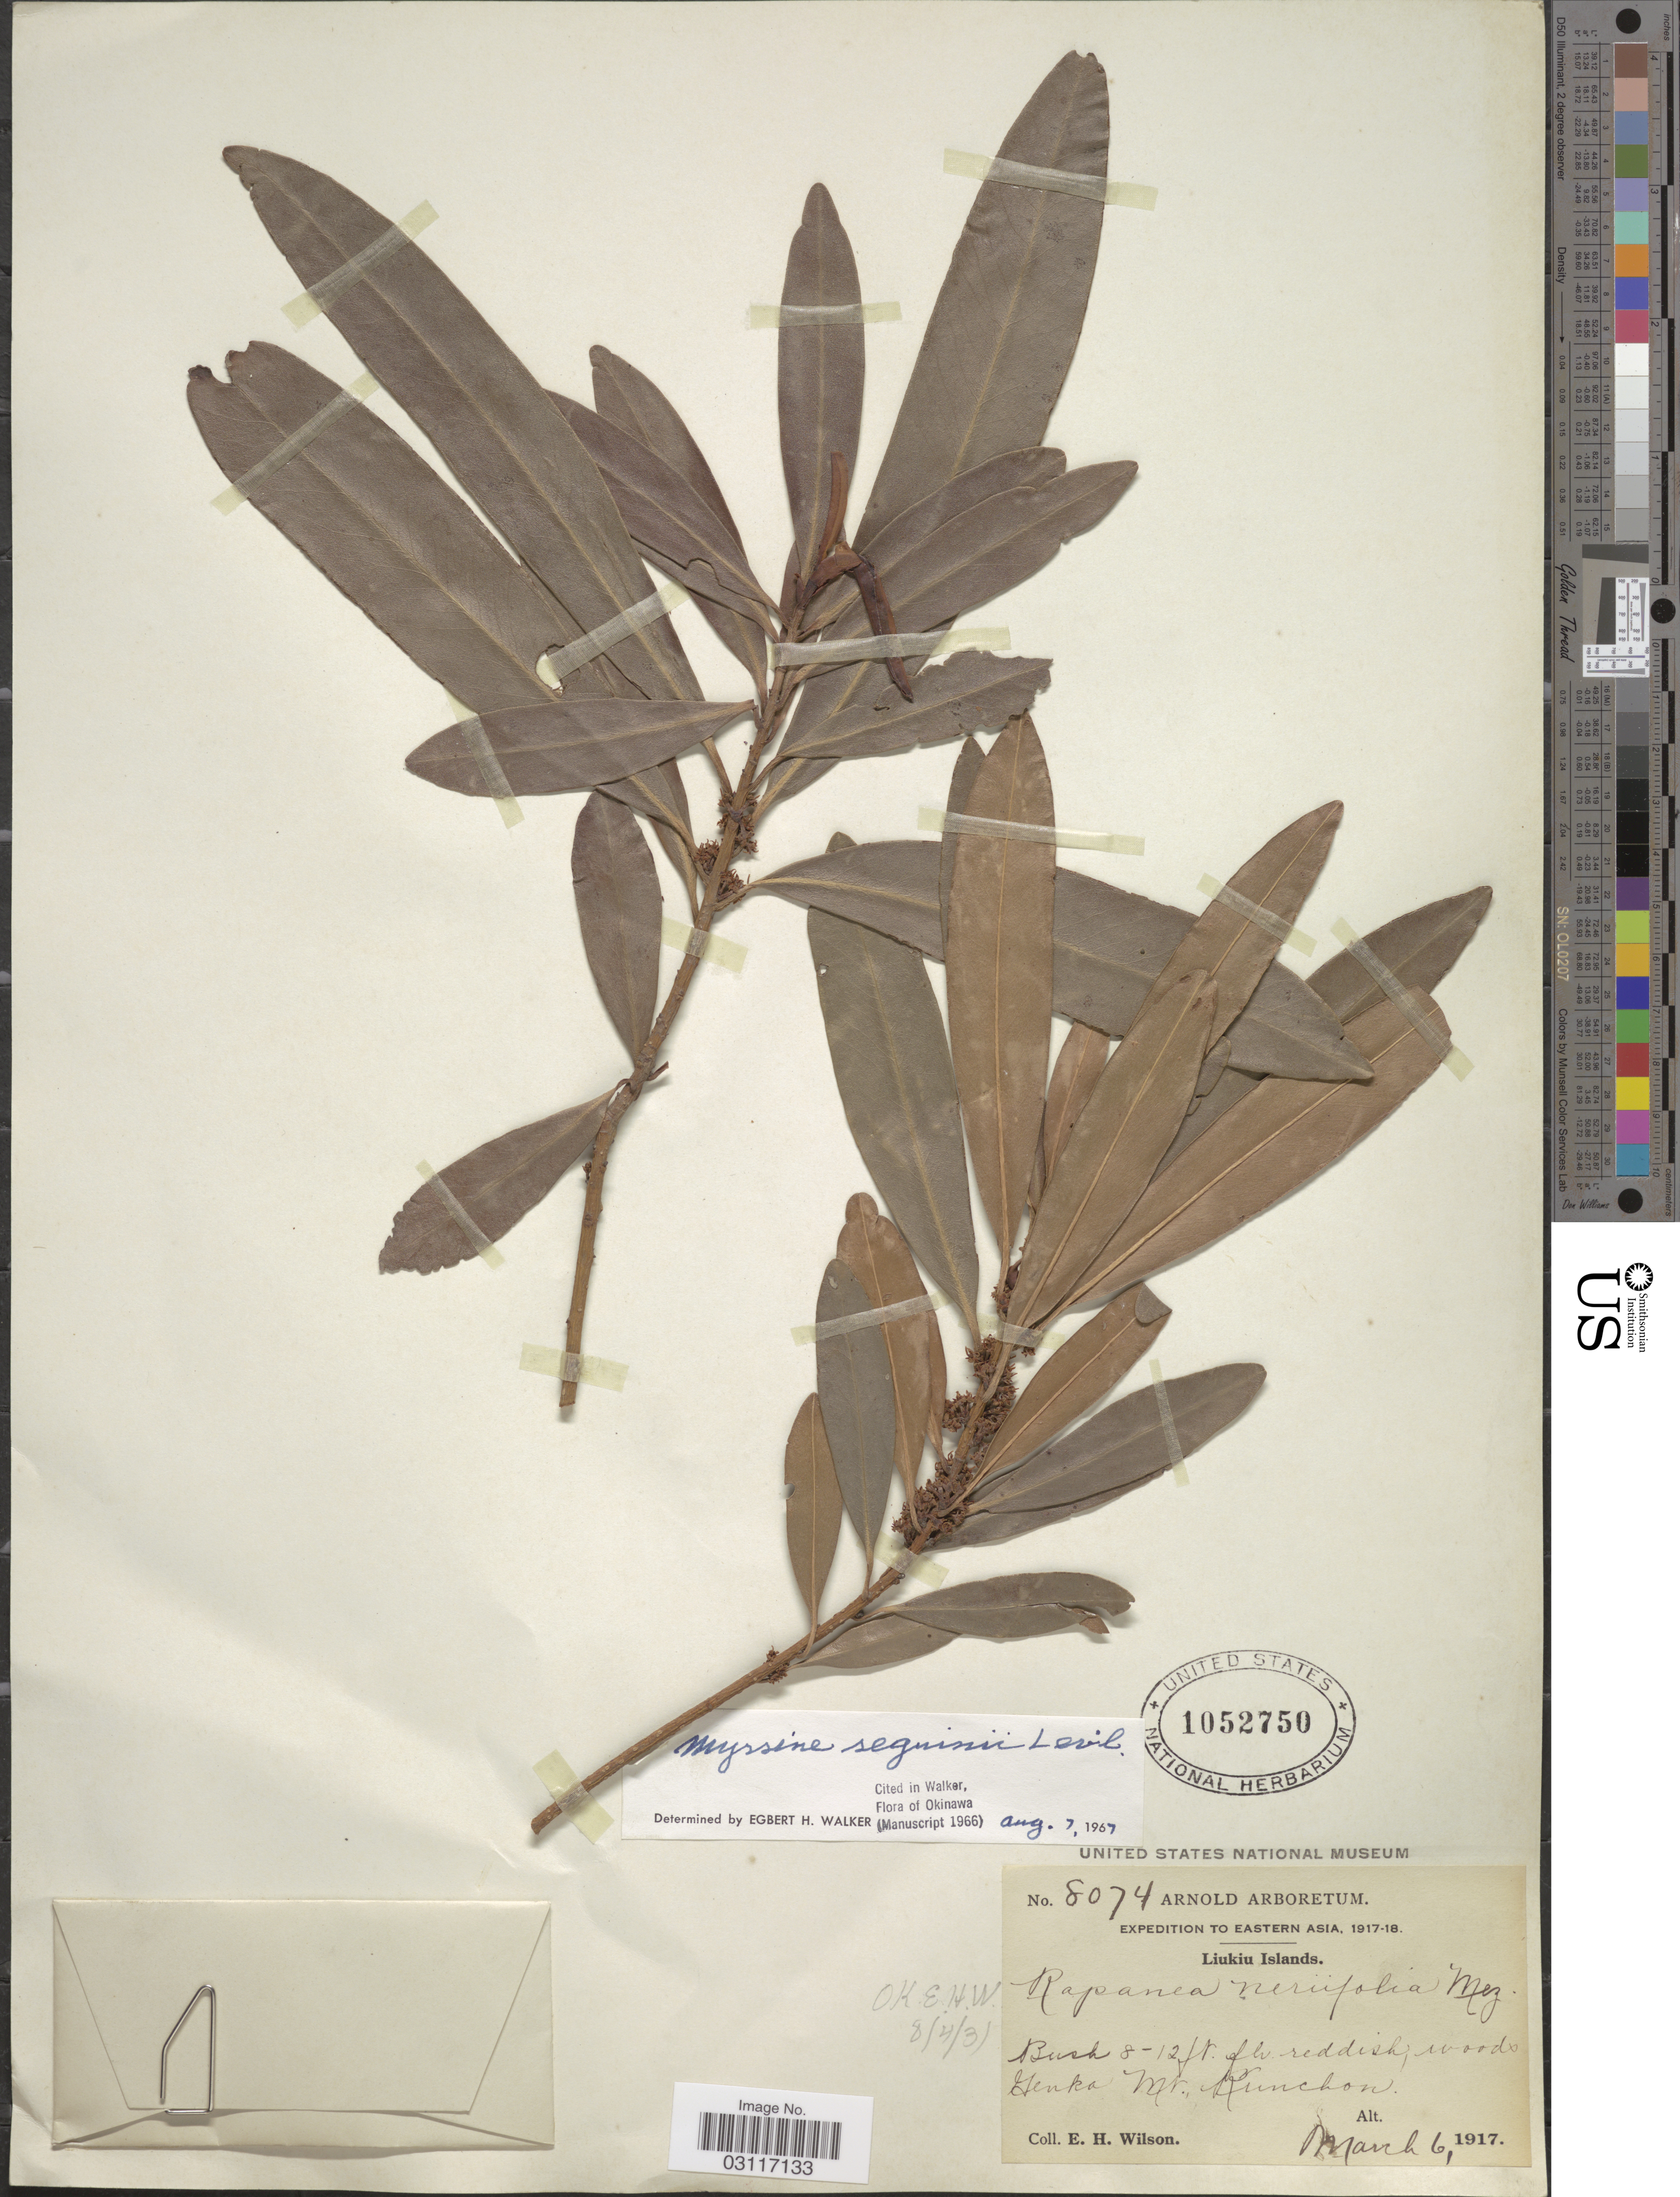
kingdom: Plantae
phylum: Tracheophyta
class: Magnoliopsida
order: Ericales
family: Primulaceae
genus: Myrsine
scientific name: Myrsine seguinii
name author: H. Lév.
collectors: E. Wilson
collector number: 8074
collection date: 1917-03-06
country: Japan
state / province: Okinawa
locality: Eastern Asia. Liukiu Islands. Genka, Mt. Kunchon.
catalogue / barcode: US 1052750